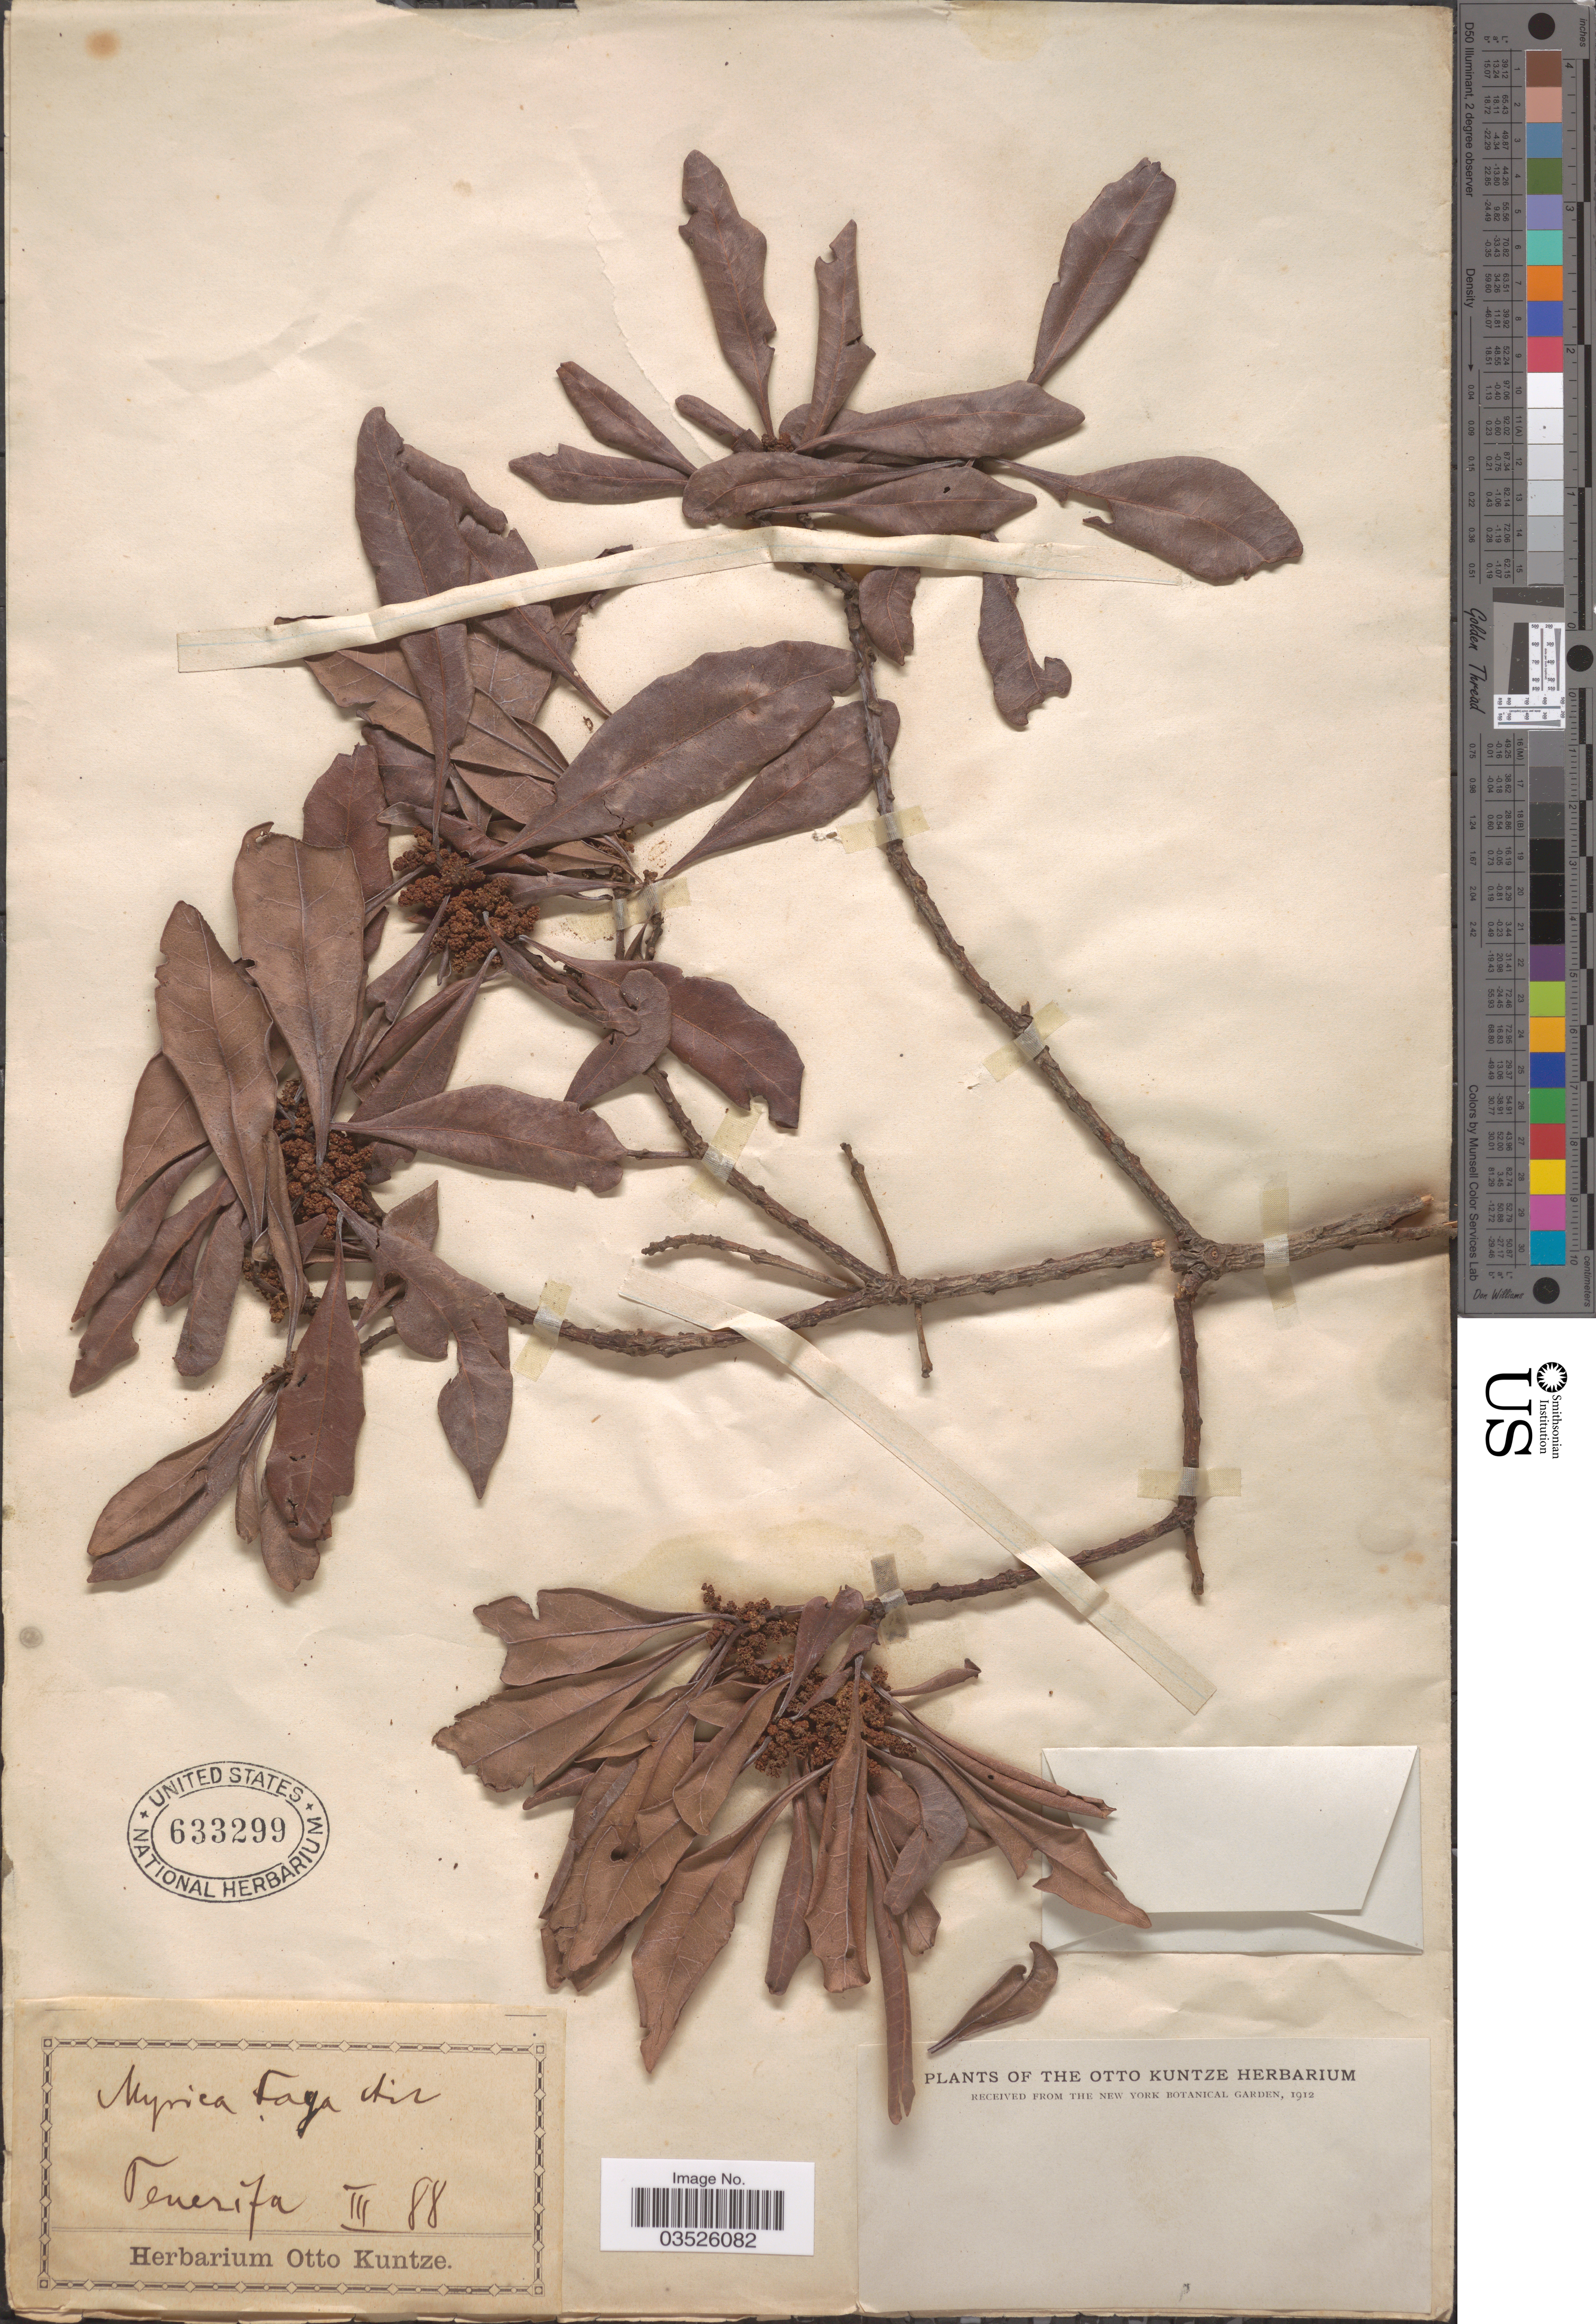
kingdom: Plantae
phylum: Tracheophyta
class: Magnoliopsida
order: Fagales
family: Myricaceae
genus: Morella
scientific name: Morella faya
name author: (Aiton) Wilbur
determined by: Strong, Mark T., (BOT), Smithsonian Institution - National Museum of Natural History (UNITED STATES)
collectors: ex herb. Otto Kuntze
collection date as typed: Transcribed d/m/y: /3/88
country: Spain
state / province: Canarias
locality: Tenerifa.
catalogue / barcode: US 633299